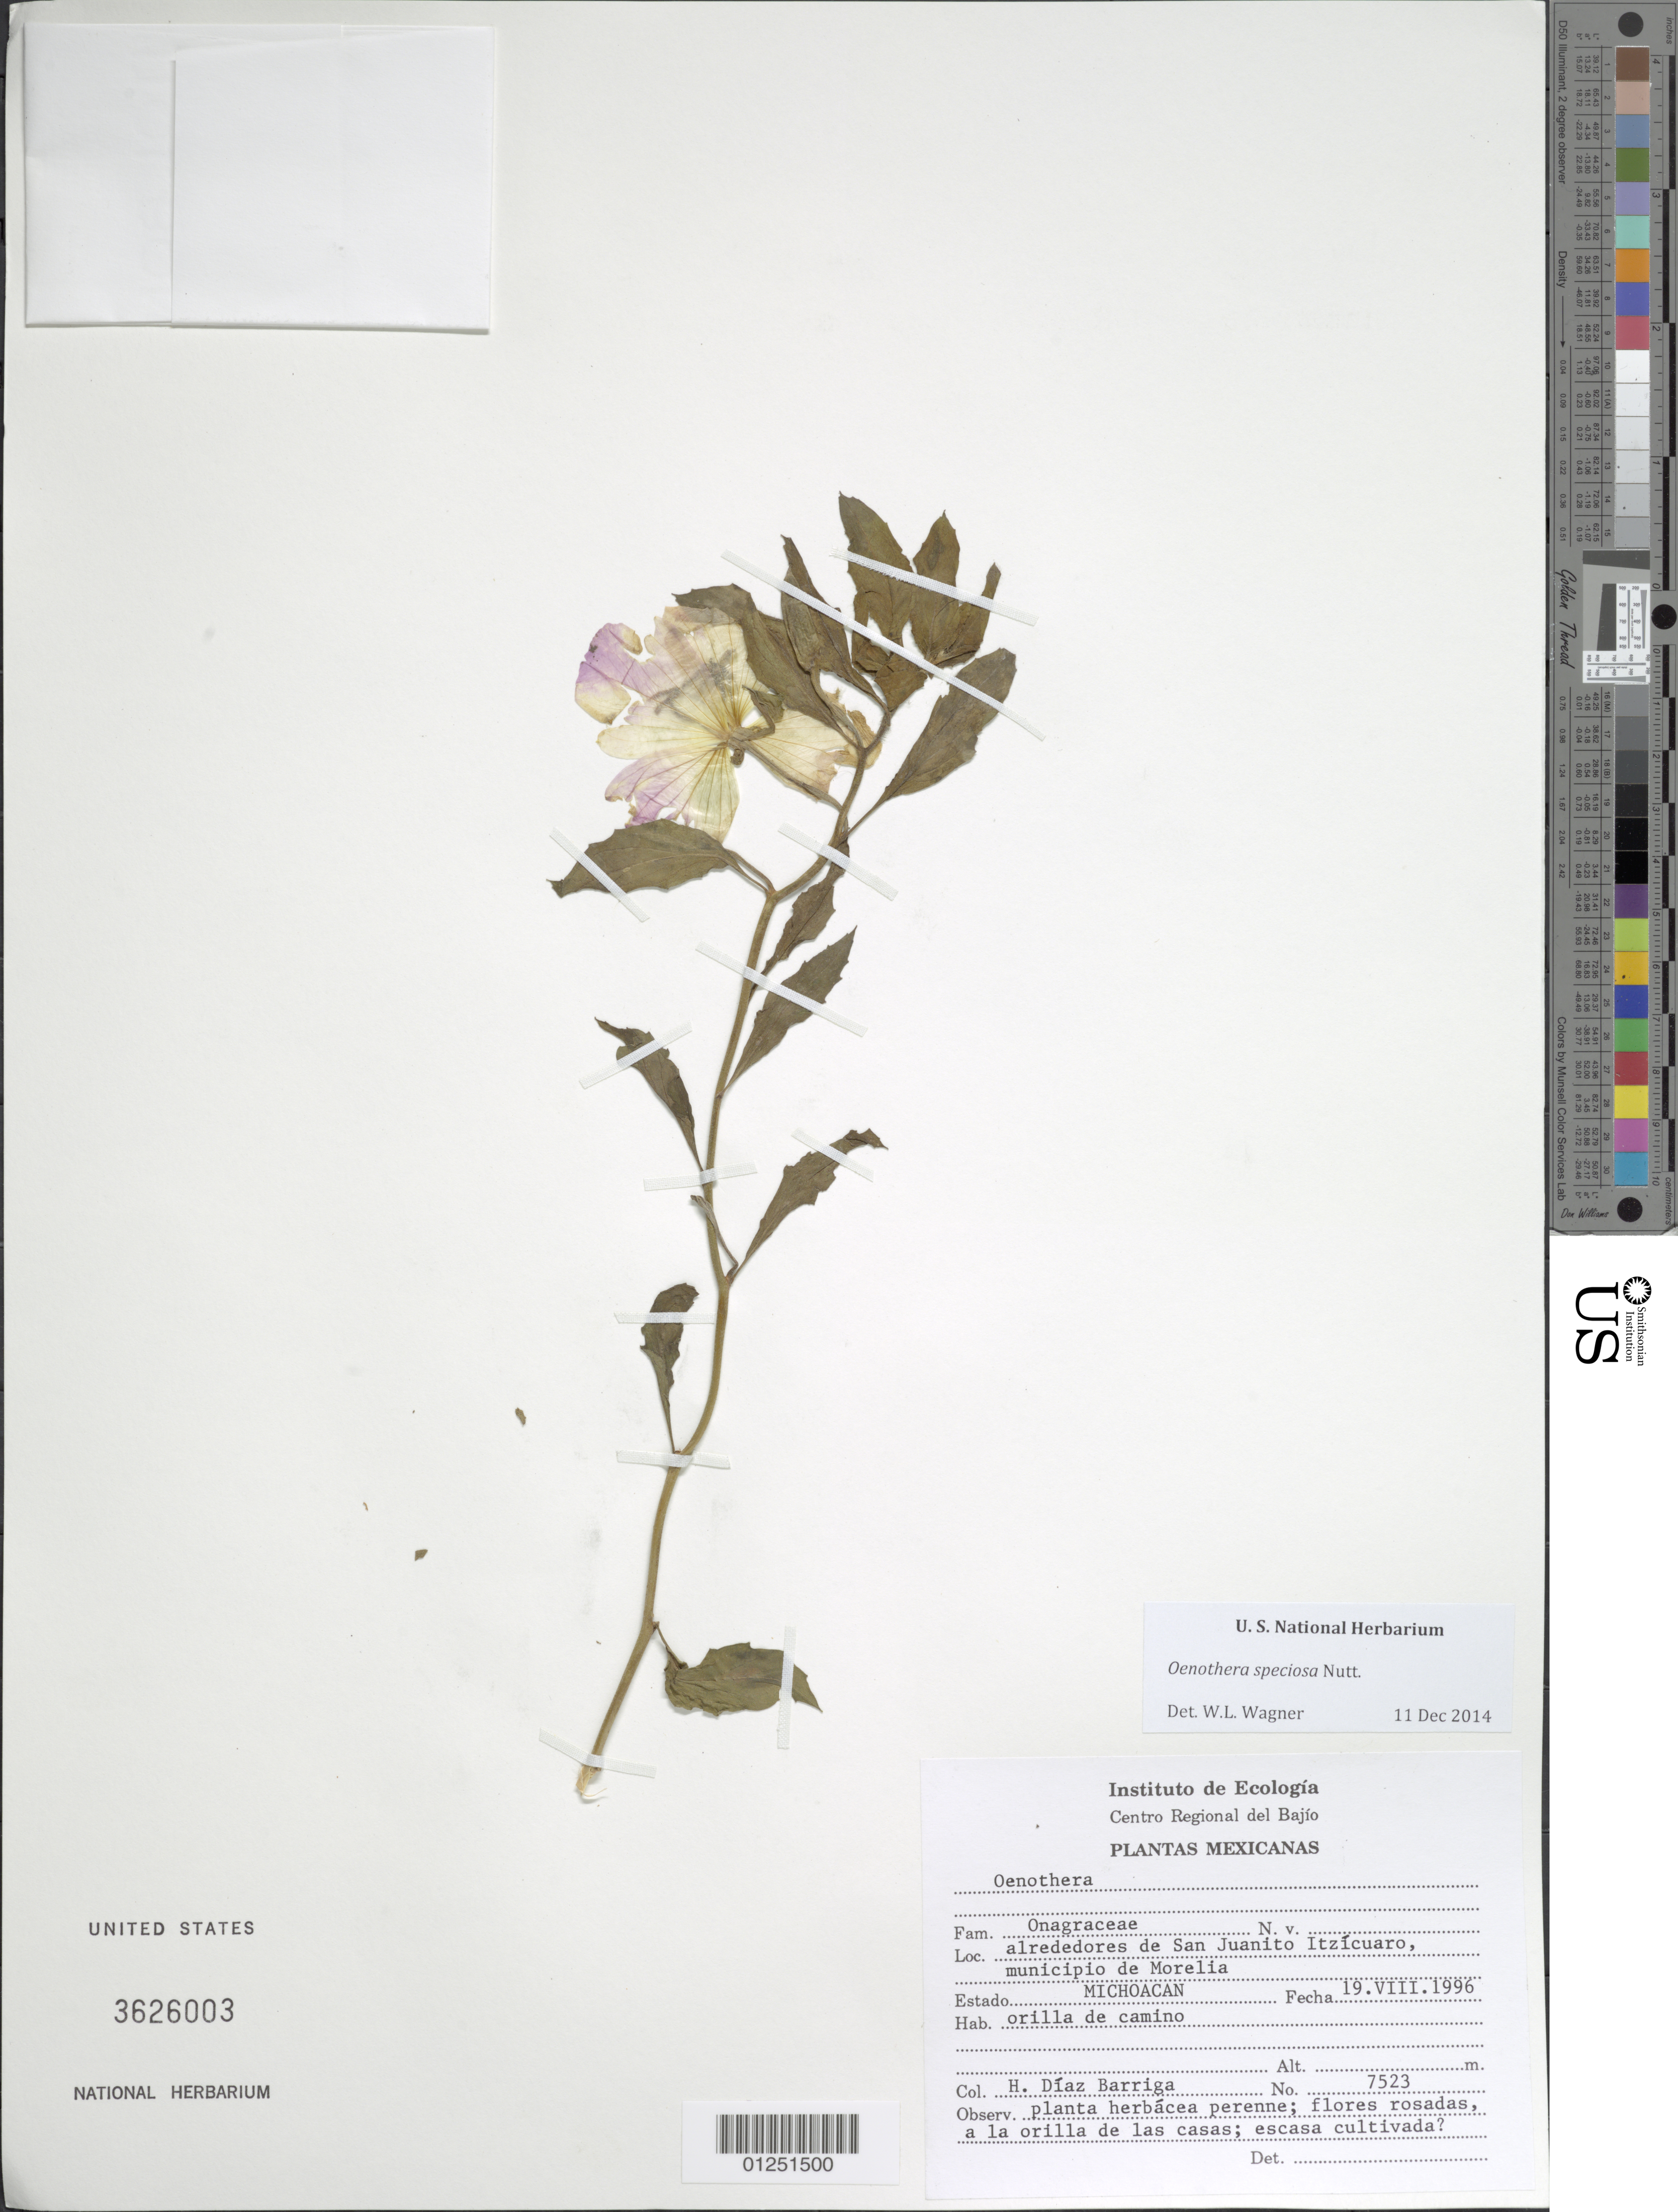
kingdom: Plantae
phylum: Tracheophyta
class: Magnoliopsida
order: Myrtales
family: Onagraceae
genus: Oenothera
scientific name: Oenothera speciosa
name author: Nutt.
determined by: Wagner, W. L., (BOT), Smithsonian Institution - National Museum of Natural History (UNITED STATES)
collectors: H. Díaz Barriga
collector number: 7523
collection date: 1996-08-19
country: Mexico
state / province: Michoacán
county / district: Morelia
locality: Alrededores de San Juanito Itzicuaro.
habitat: Orilla de camino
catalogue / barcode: US 3626003